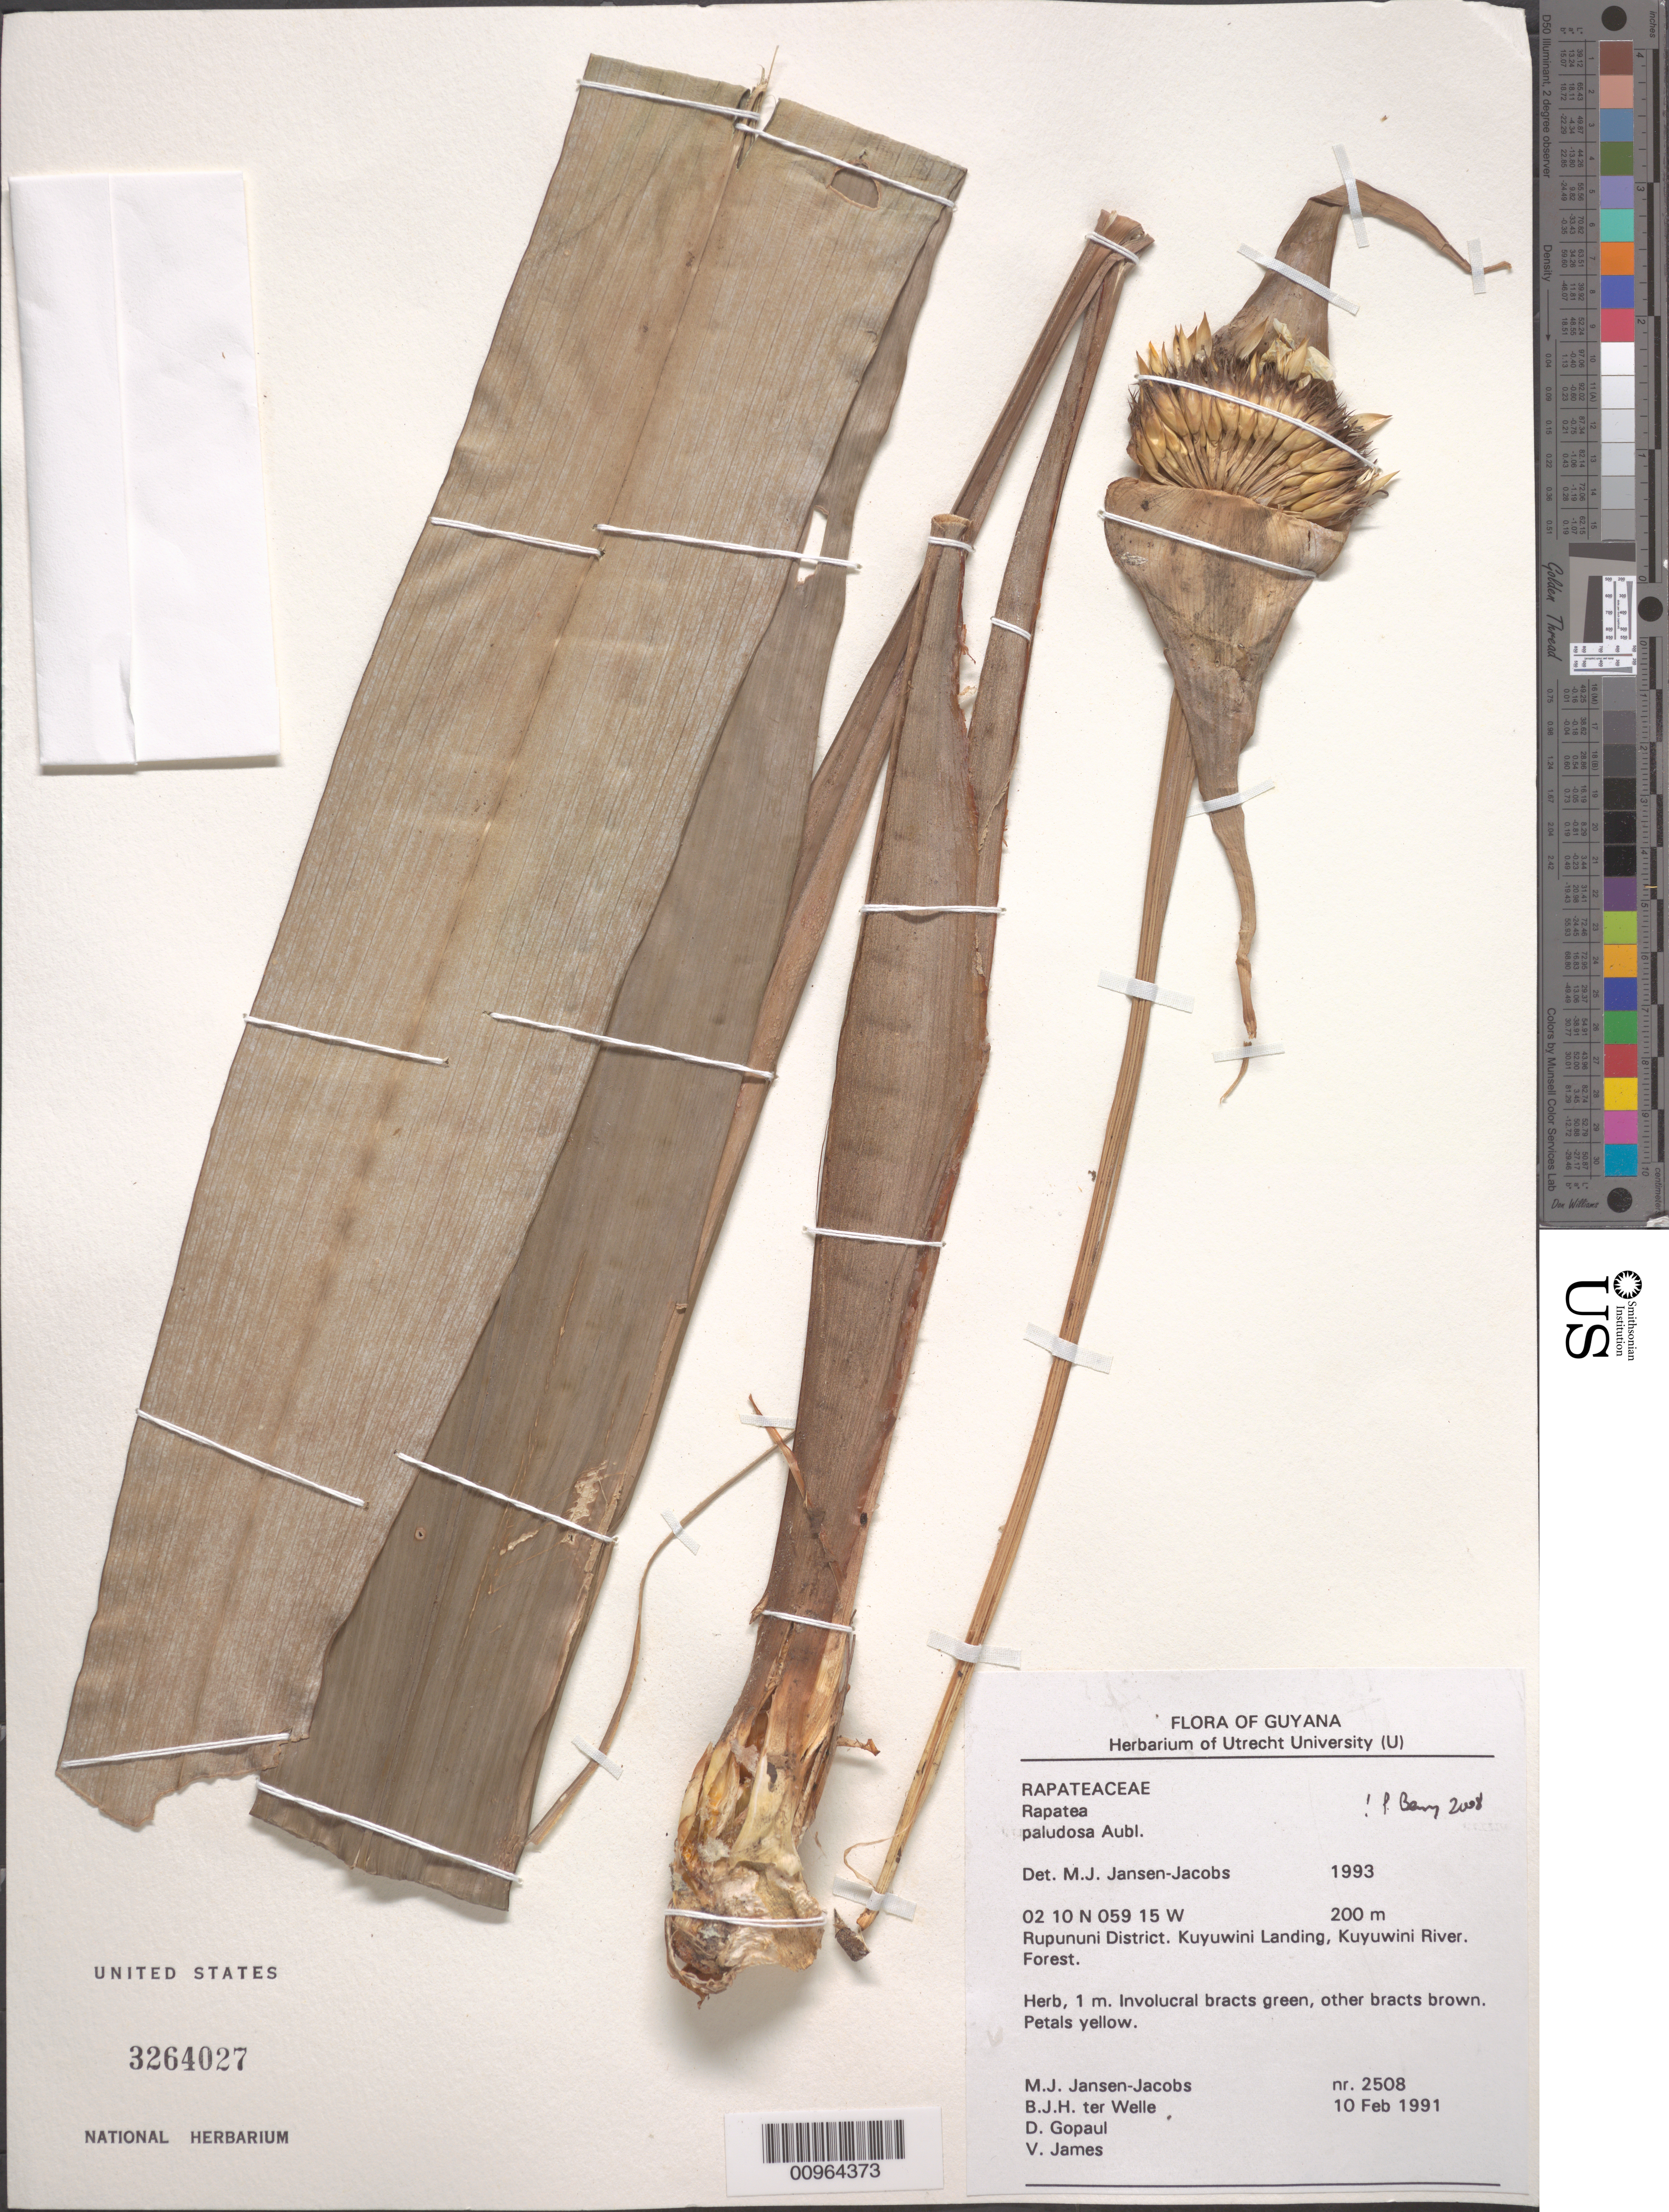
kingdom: Plantae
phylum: Tracheophyta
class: Liliopsida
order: Poales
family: Rapateaceae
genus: Rapatea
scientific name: Rapatea paludosa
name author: Aubl.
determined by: Berry, P. E., (WIS), University of Wisconsin - Madison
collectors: M. J. Jansen-Jacobs, B. Welle, D. Gopaul & V. James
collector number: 2508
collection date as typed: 10-Feb-91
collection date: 1991-02-10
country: Guyana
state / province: U. Takutu-U. Essequibo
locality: Kuyuwini Landing, Kuyuwini River, Rupununi District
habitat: Forest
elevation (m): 200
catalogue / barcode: US 3264027